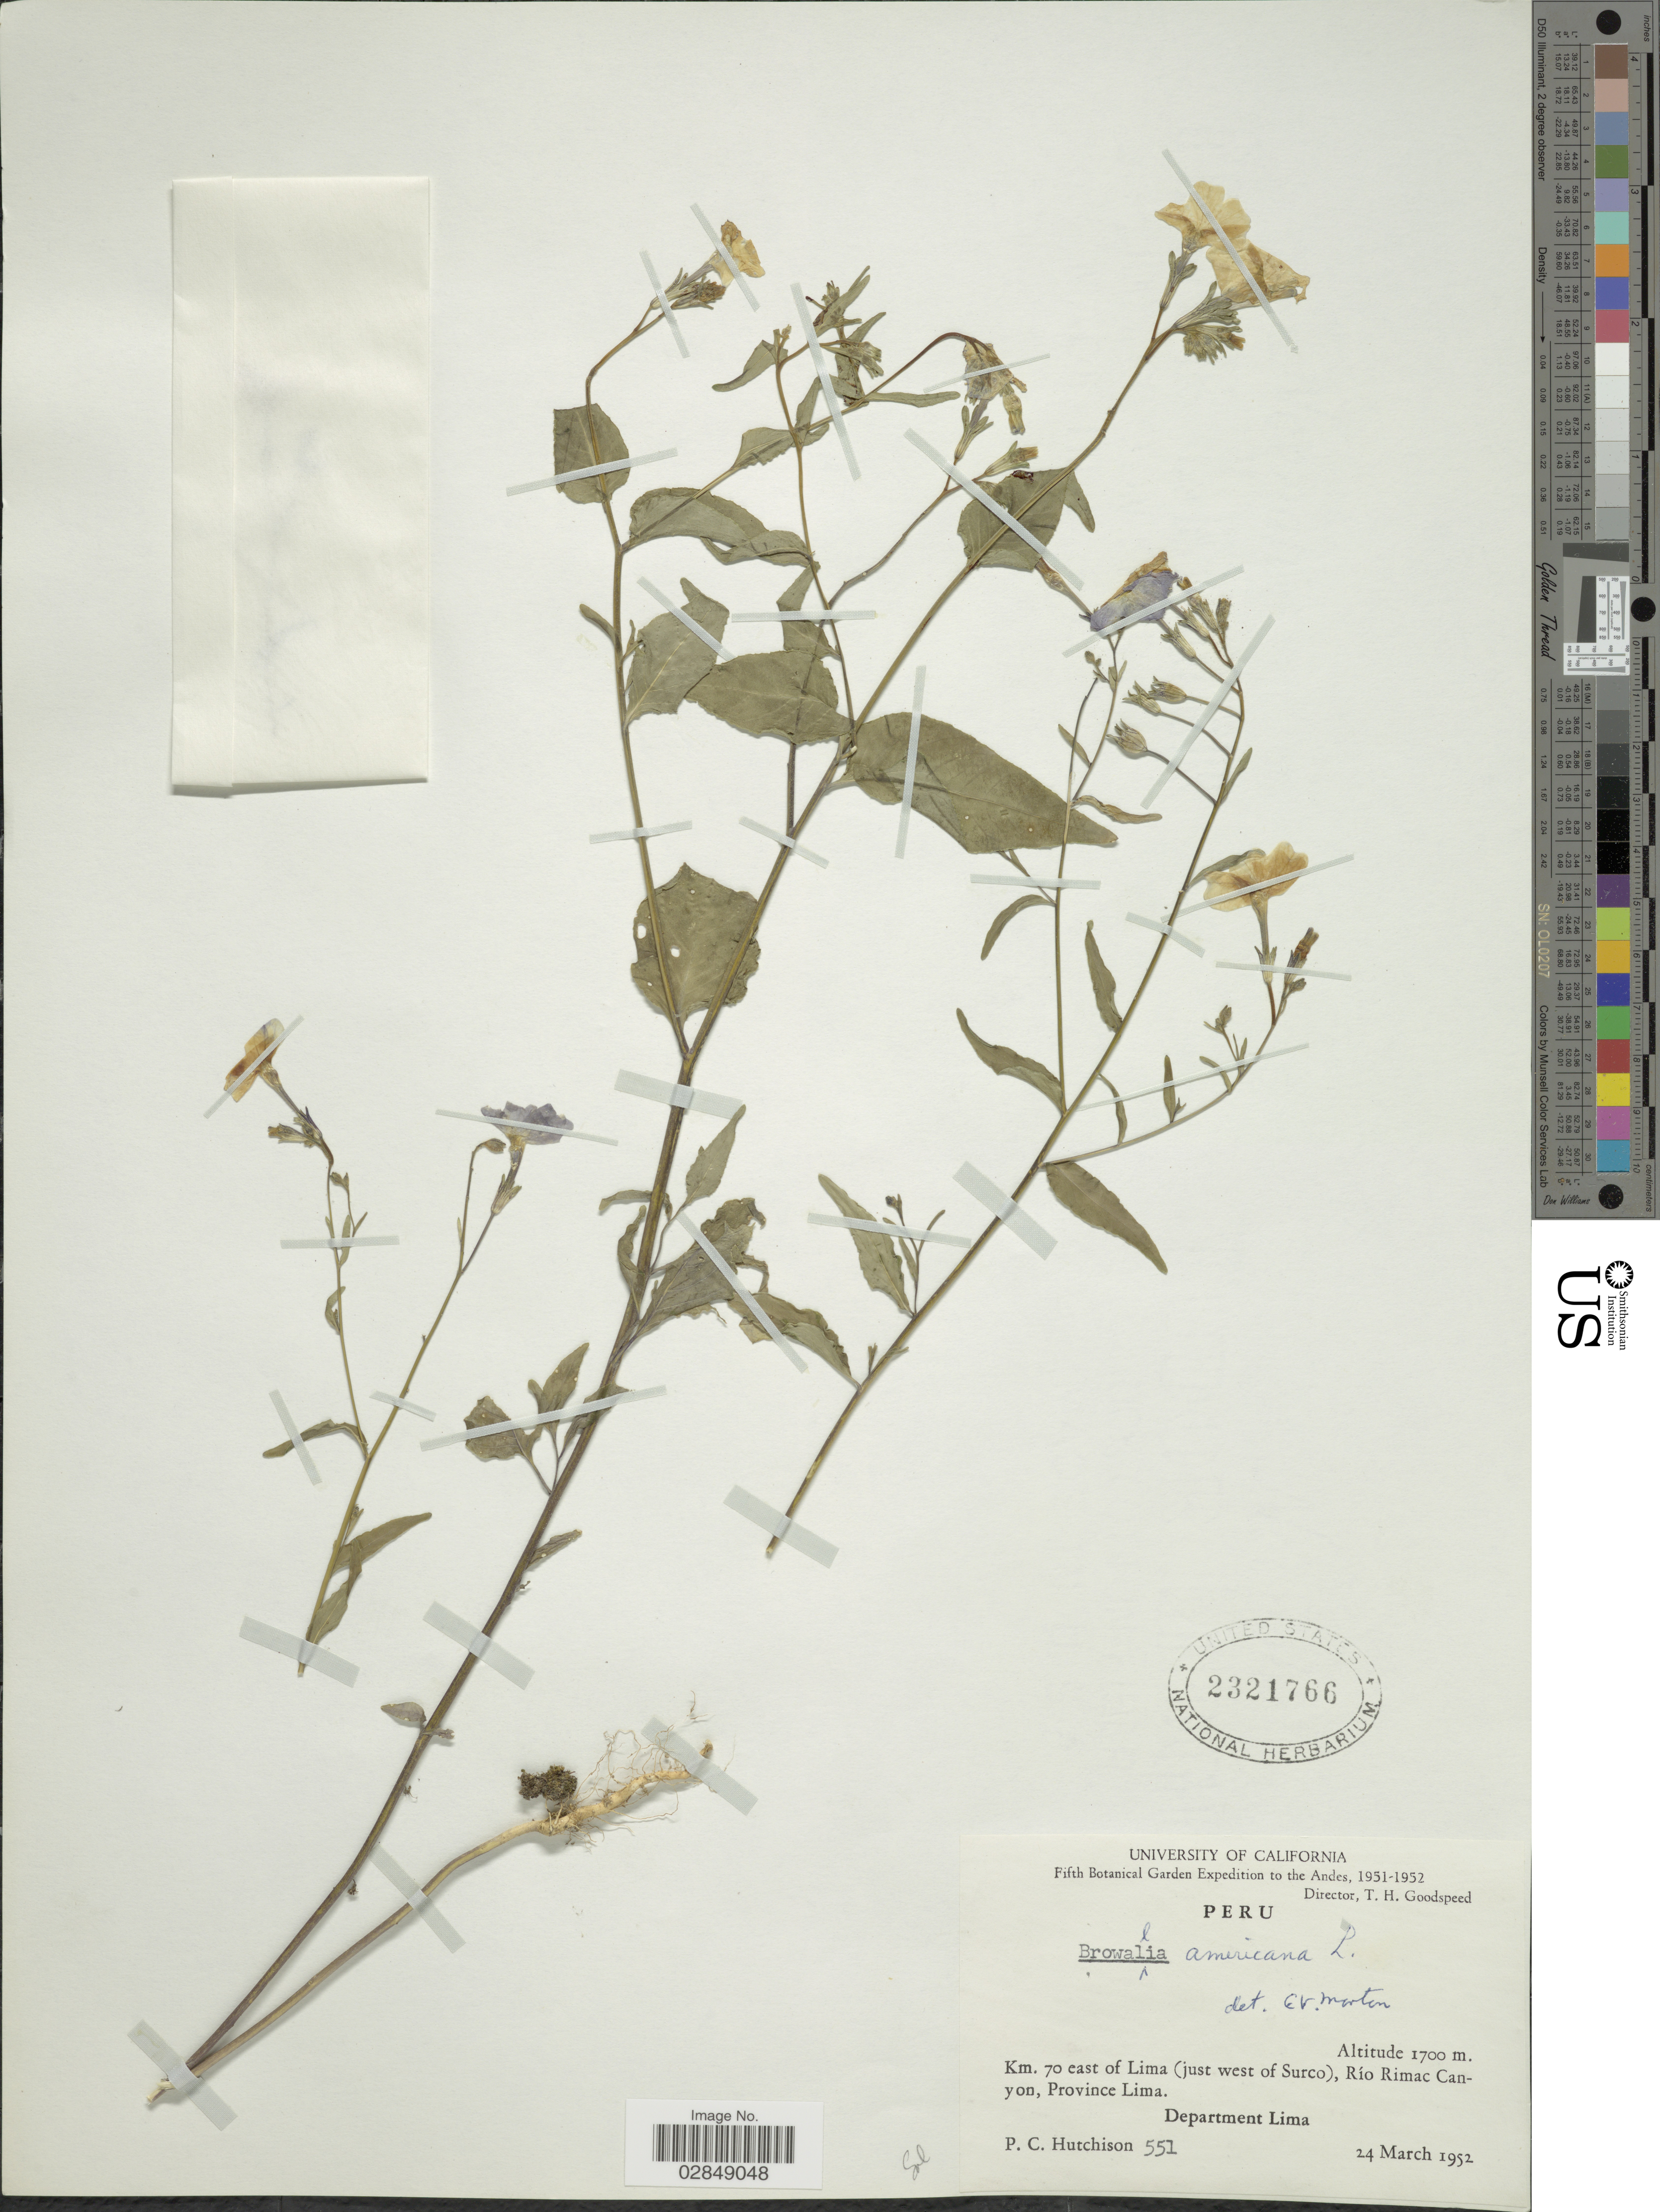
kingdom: Plantae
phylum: Tracheophyta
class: Magnoliopsida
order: Solanales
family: Solanaceae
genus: Browallia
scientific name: Browallia americana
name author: L.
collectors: P. C. Hutchison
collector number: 551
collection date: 1952-03-24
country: Peru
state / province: Lima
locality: Andes. Km. 70 east of Lima (just west of Surco), Río Rimac Canyon, Department Lima.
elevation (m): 1700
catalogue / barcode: US 2321766